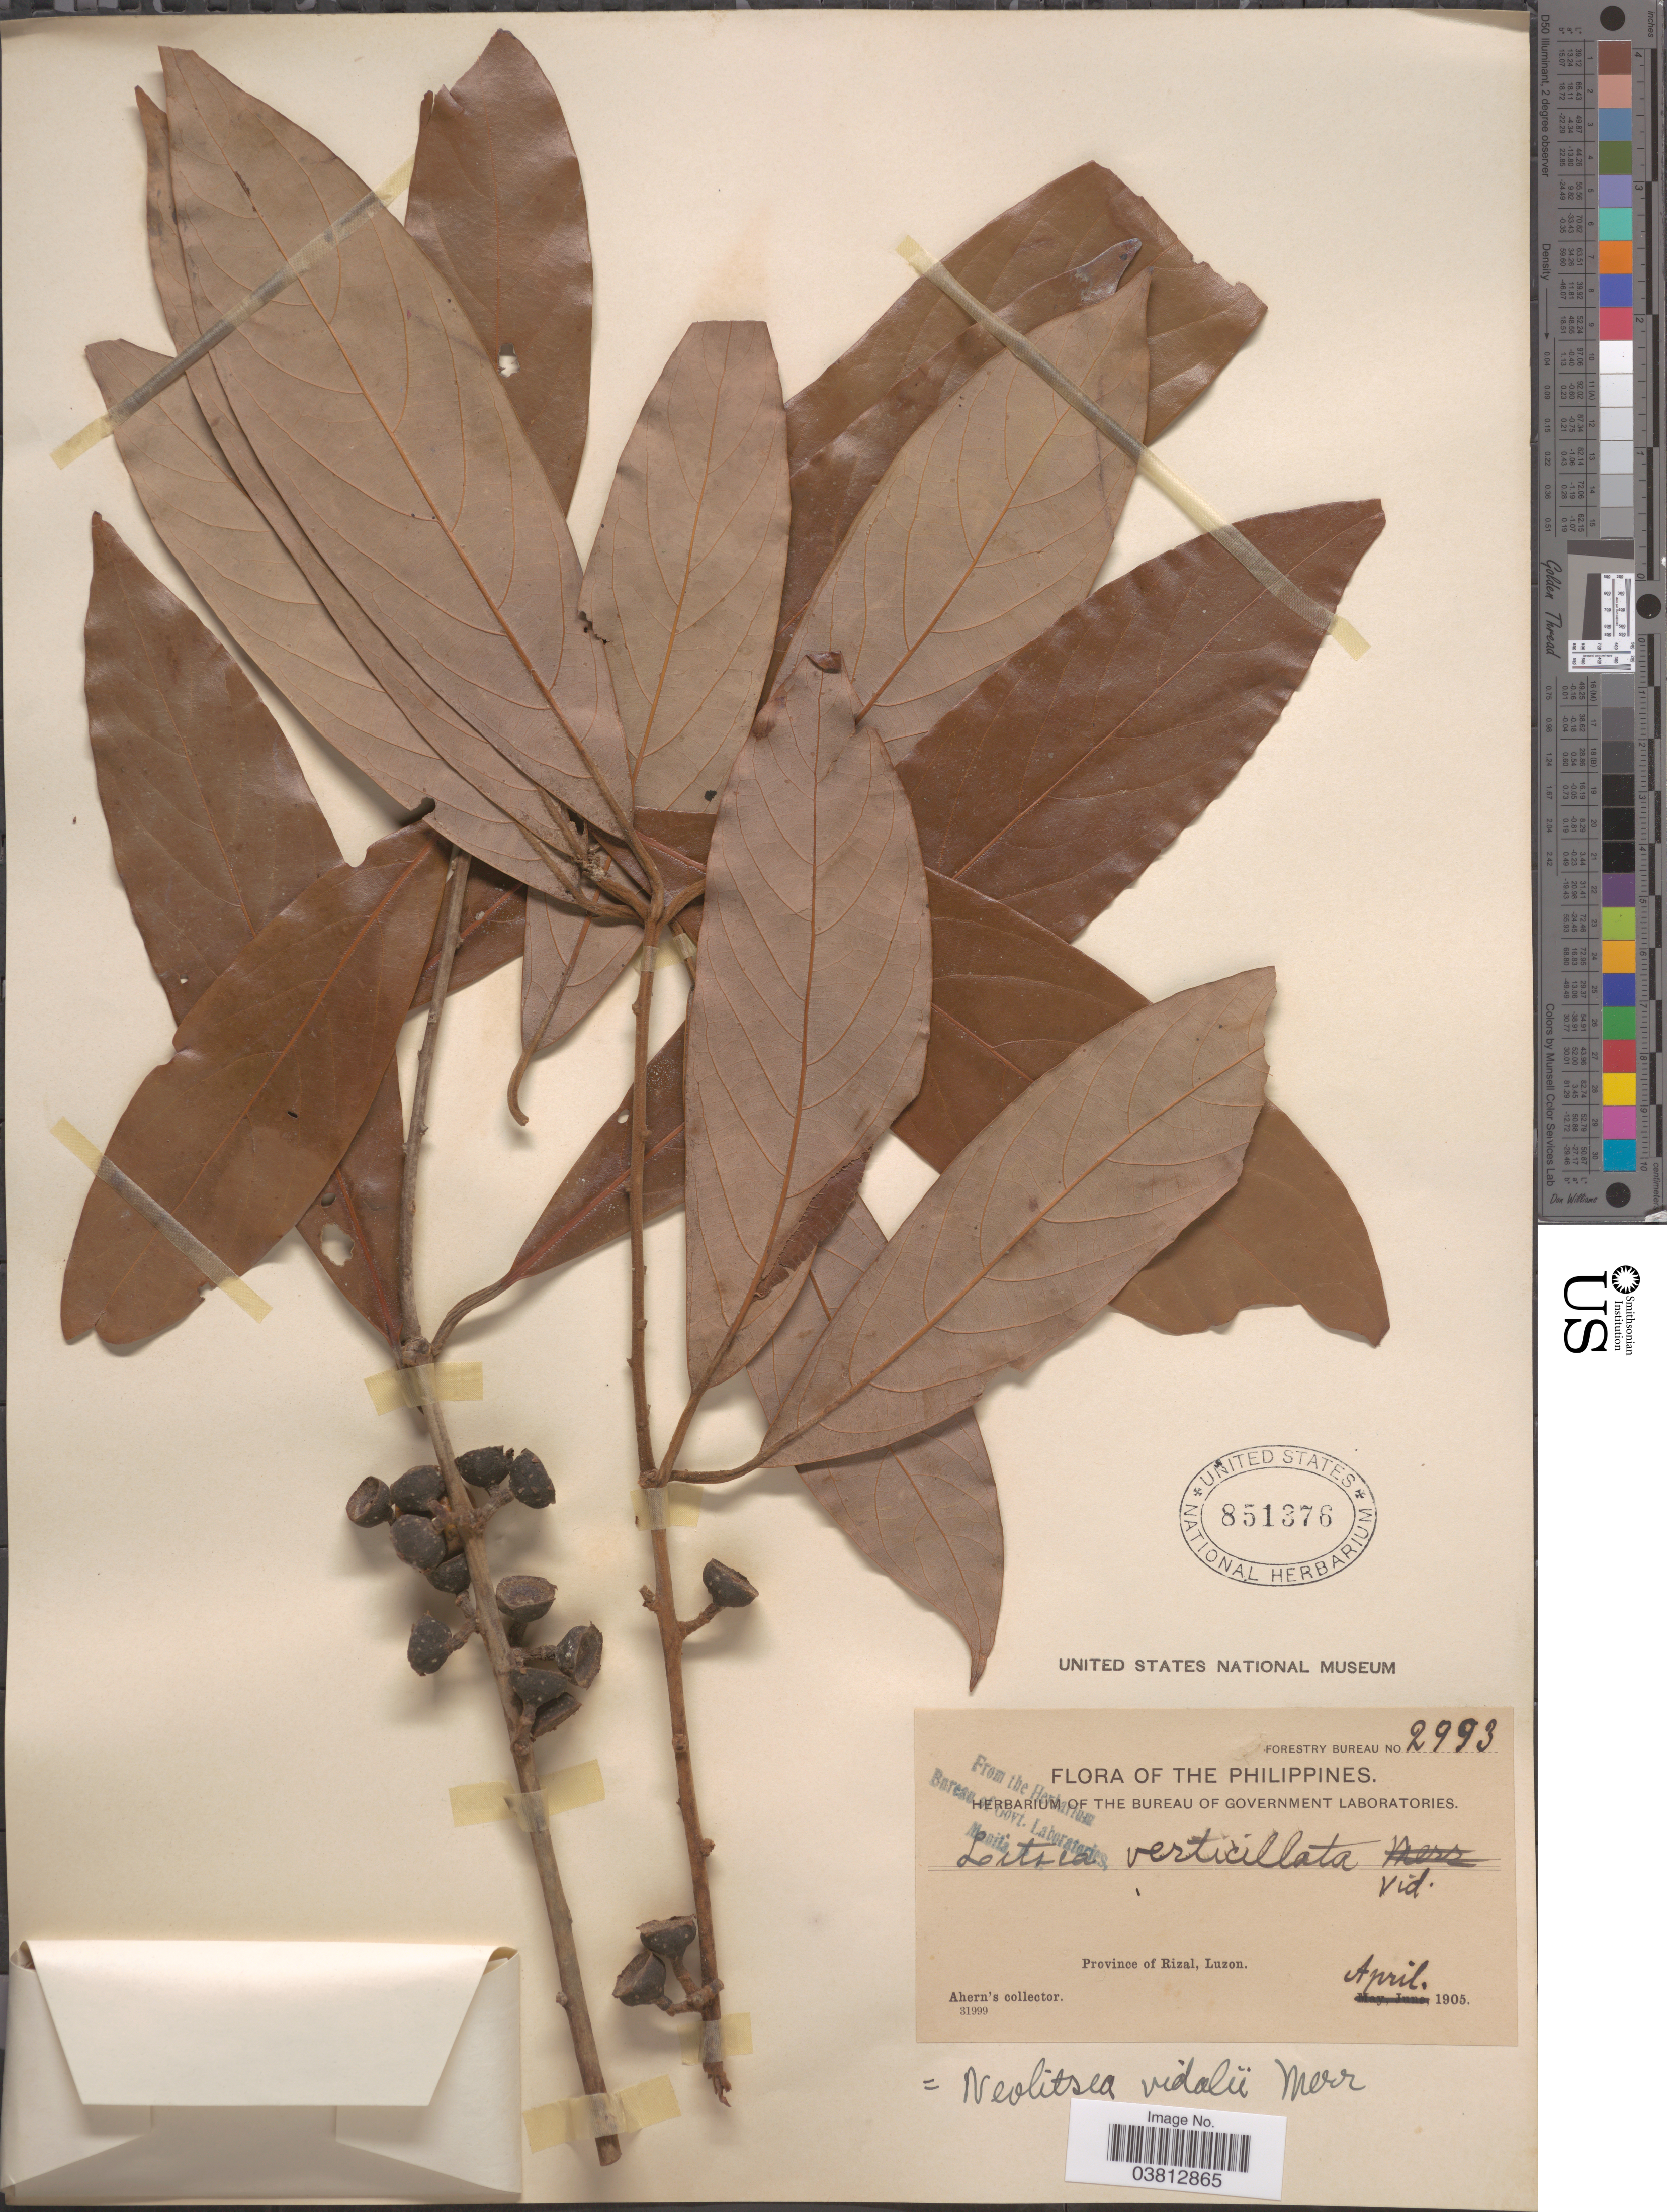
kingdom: Plantae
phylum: Tracheophyta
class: Magnoliopsida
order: Laurales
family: Lauraceae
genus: Neolitsea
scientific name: Neolitsea vidalii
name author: Merr.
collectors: Ahern's collector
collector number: Forestry Bureau 2993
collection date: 1905-04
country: Philippines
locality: Province of Rizal, Luzon.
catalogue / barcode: US 851376